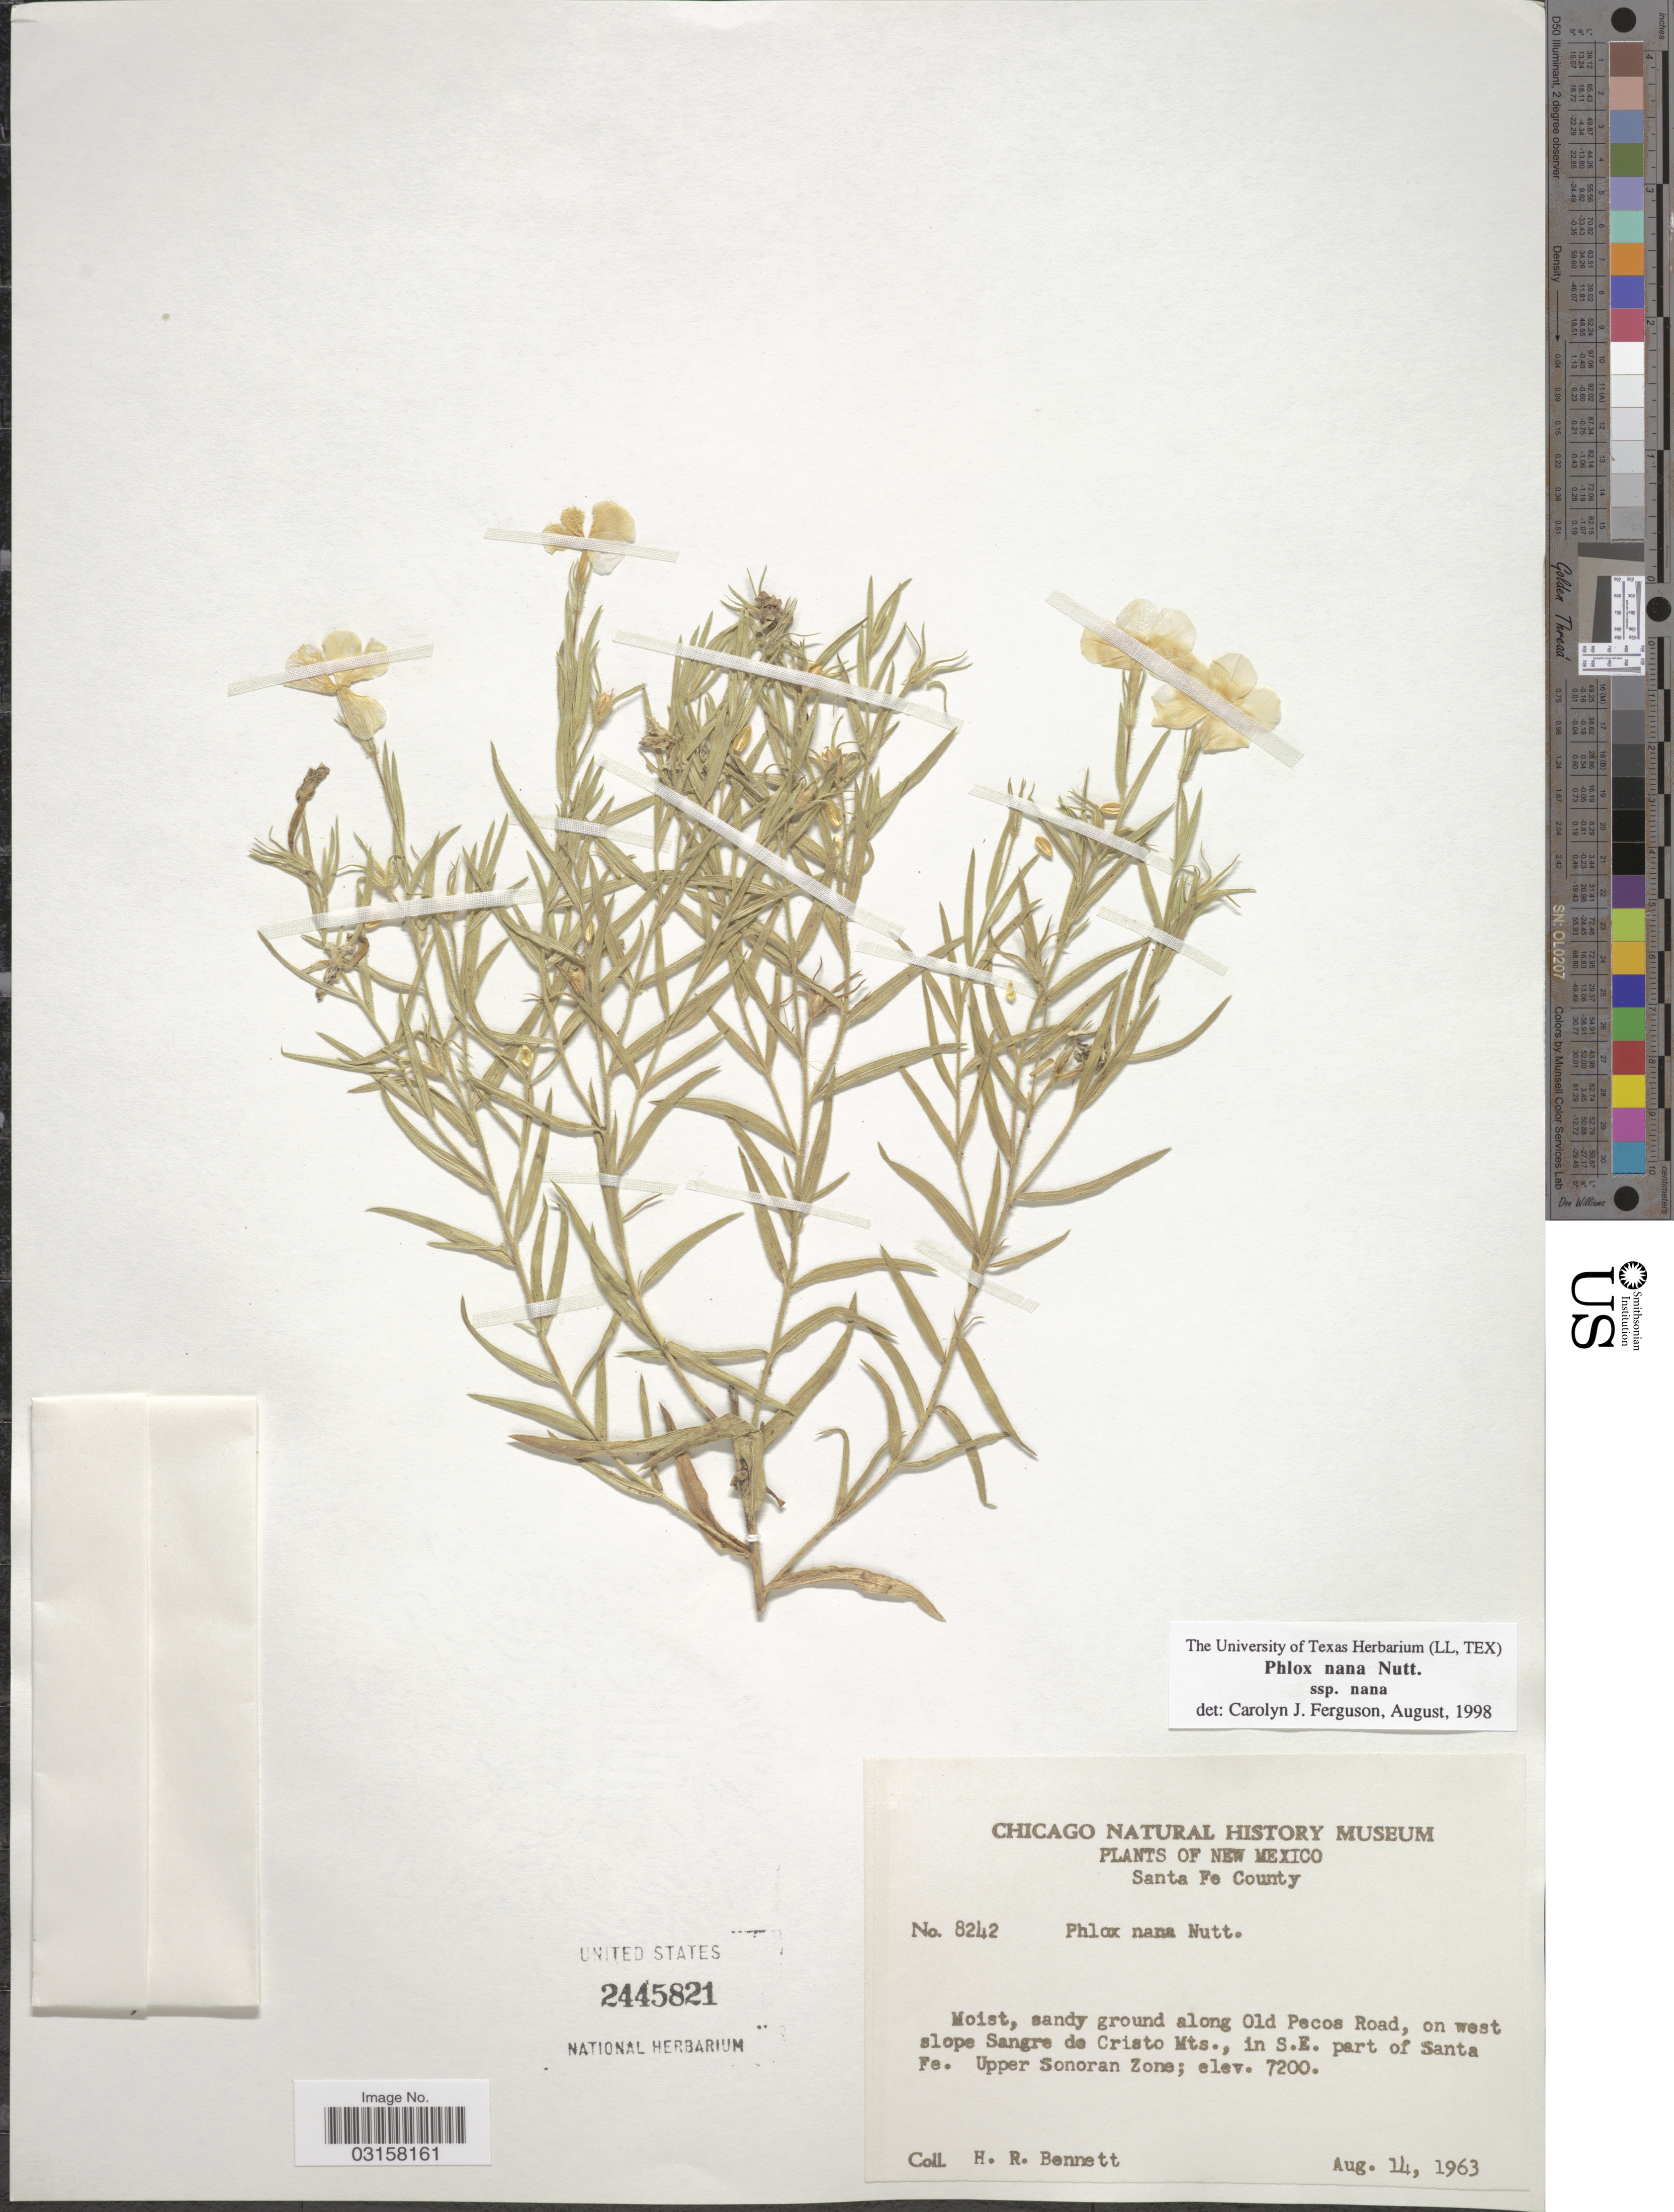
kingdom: Plantae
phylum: Tracheophyta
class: Magnoliopsida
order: Ericales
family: Polemoniaceae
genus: Phlox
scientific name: Phlox nana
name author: Nutt.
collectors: H. R. Bennett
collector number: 8242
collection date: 1963-08-14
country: United States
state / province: New Mexico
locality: Santa Fe County. Moist, sandy ground along Old Pecos Road, on west slope Sangre de Cristo Mts., in S.E. part of Santa Fe. Upper Sonoran Zone.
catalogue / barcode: US 2445821